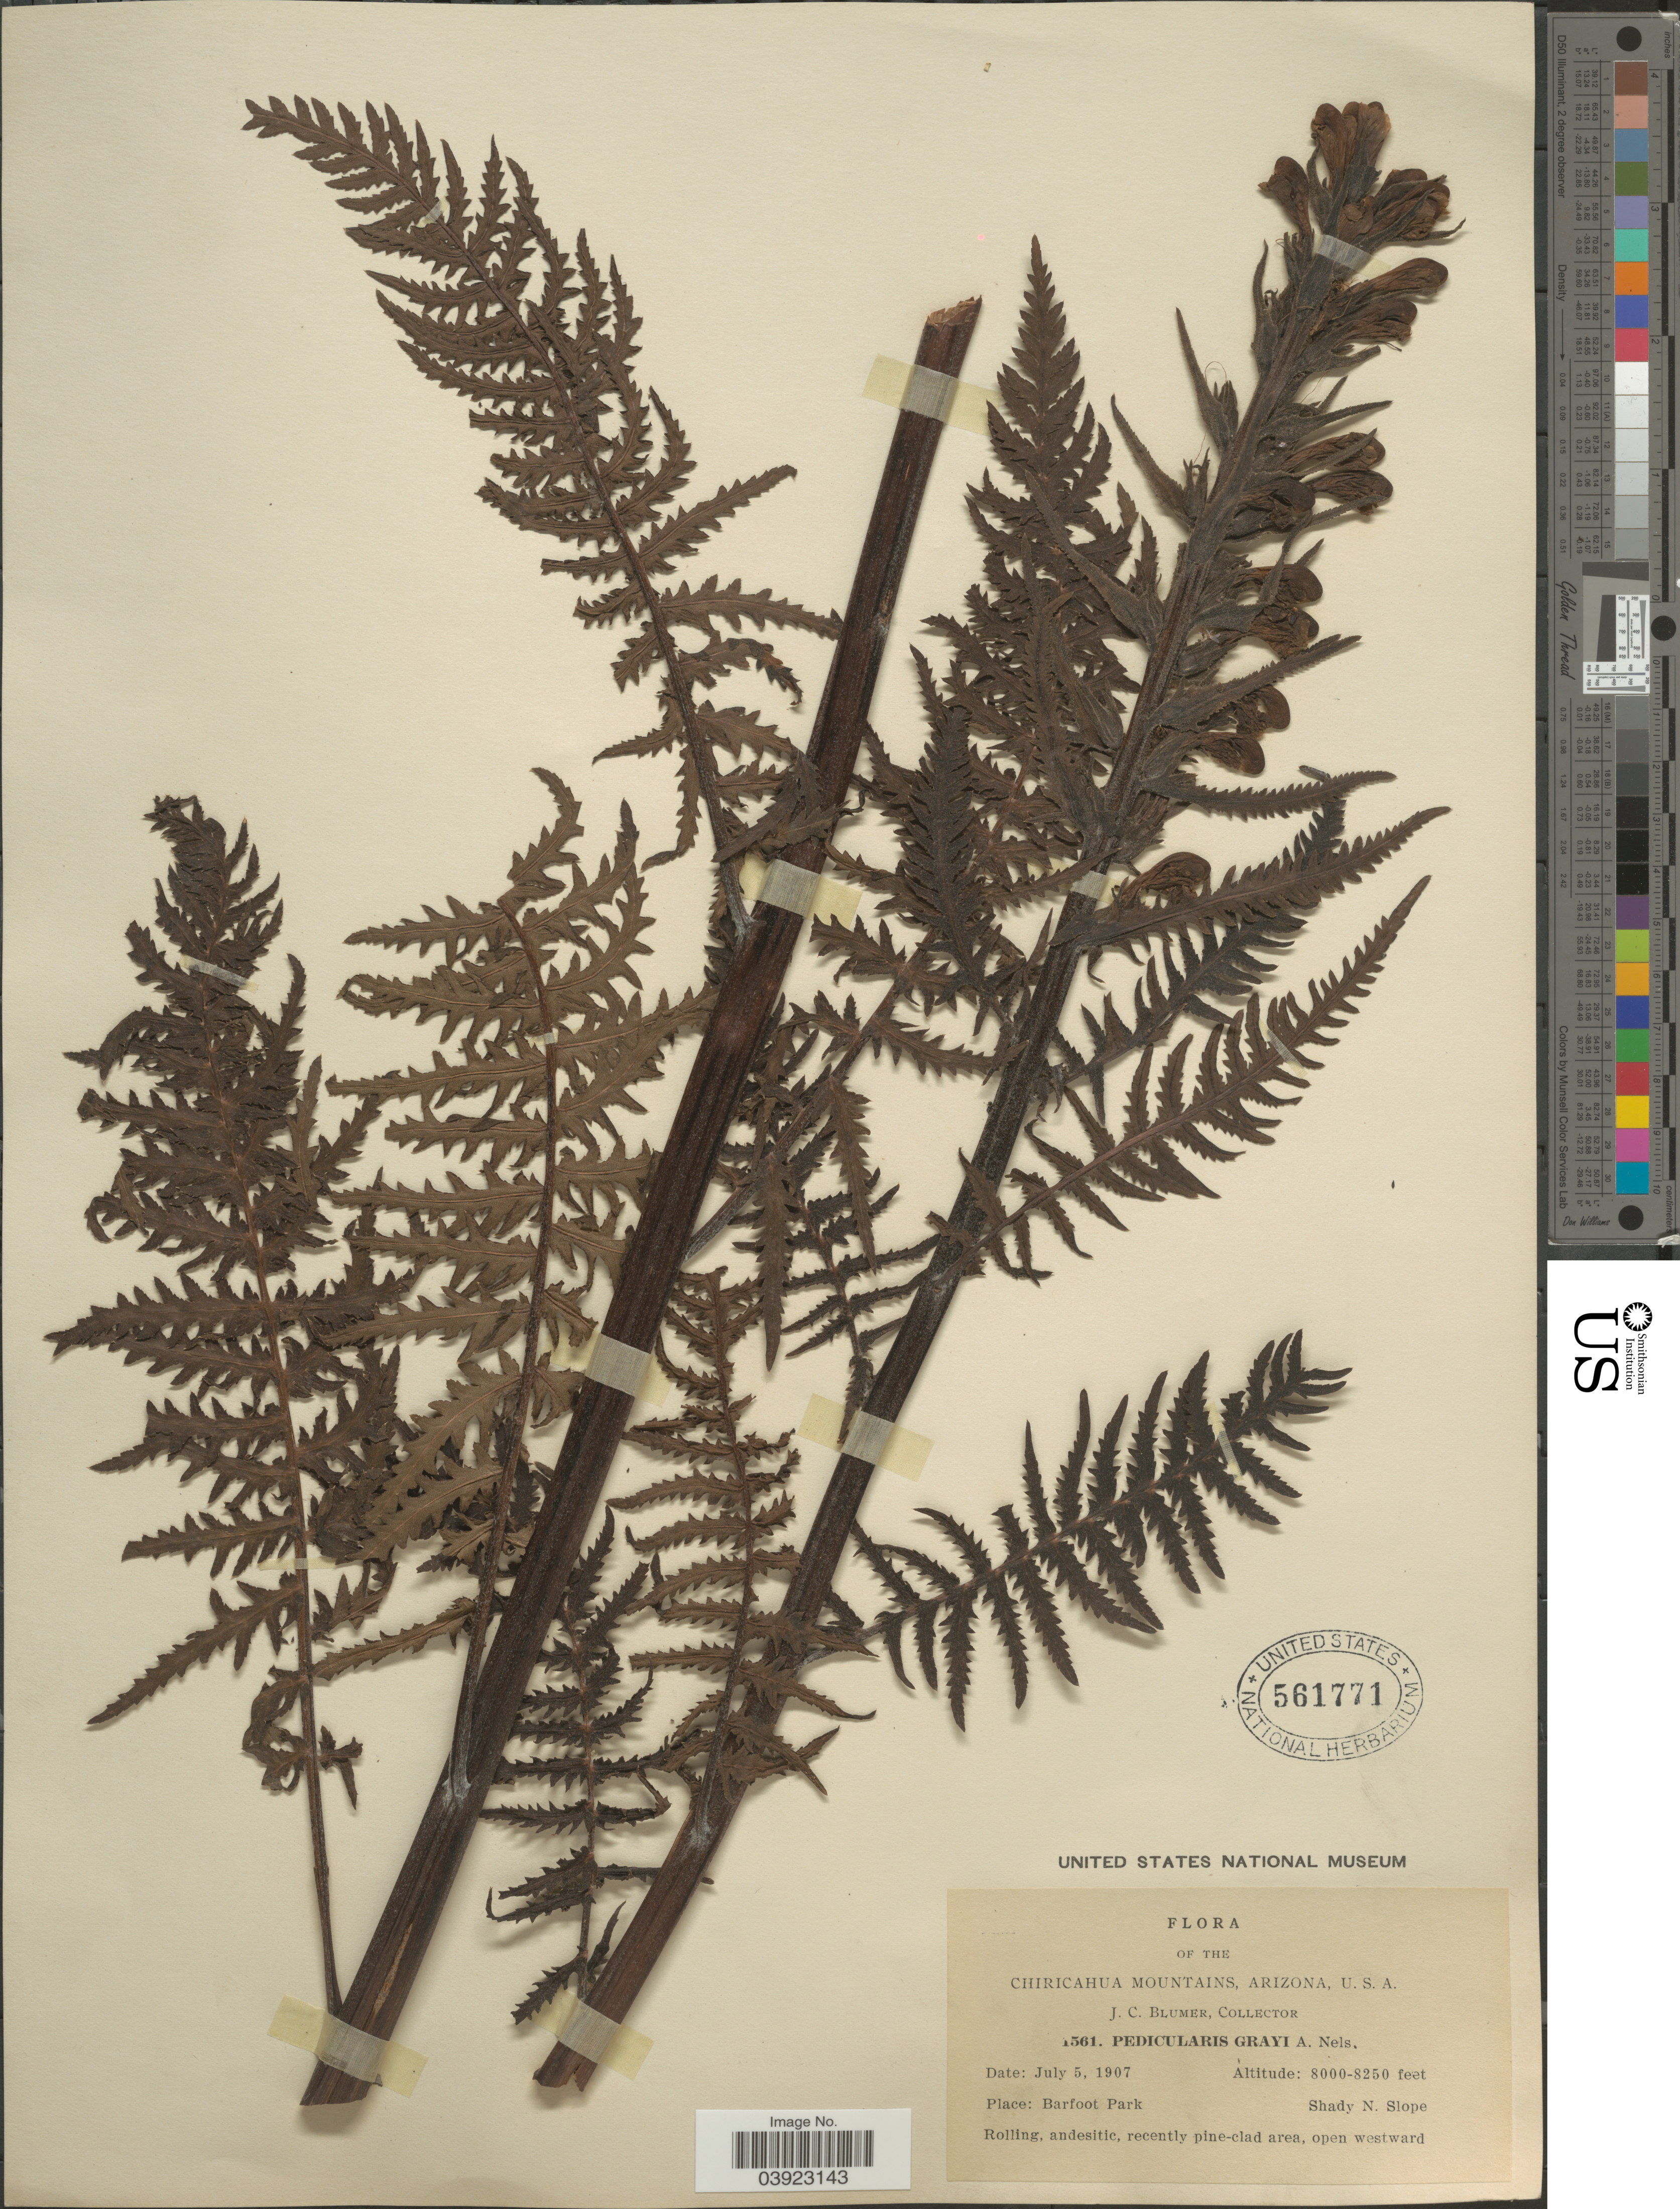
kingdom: Plantae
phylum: Tracheophyta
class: Magnoliopsida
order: Lamiales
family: Orobanchaceae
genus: Pedicularis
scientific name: Pedicularis procera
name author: A. Gray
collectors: J. C. Blumer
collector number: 1561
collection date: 1907-07-05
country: United States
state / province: Arizona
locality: Chiricahua Mountains. Barfoot Park. Shady N. Slope.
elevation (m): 2438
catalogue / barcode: US 561771